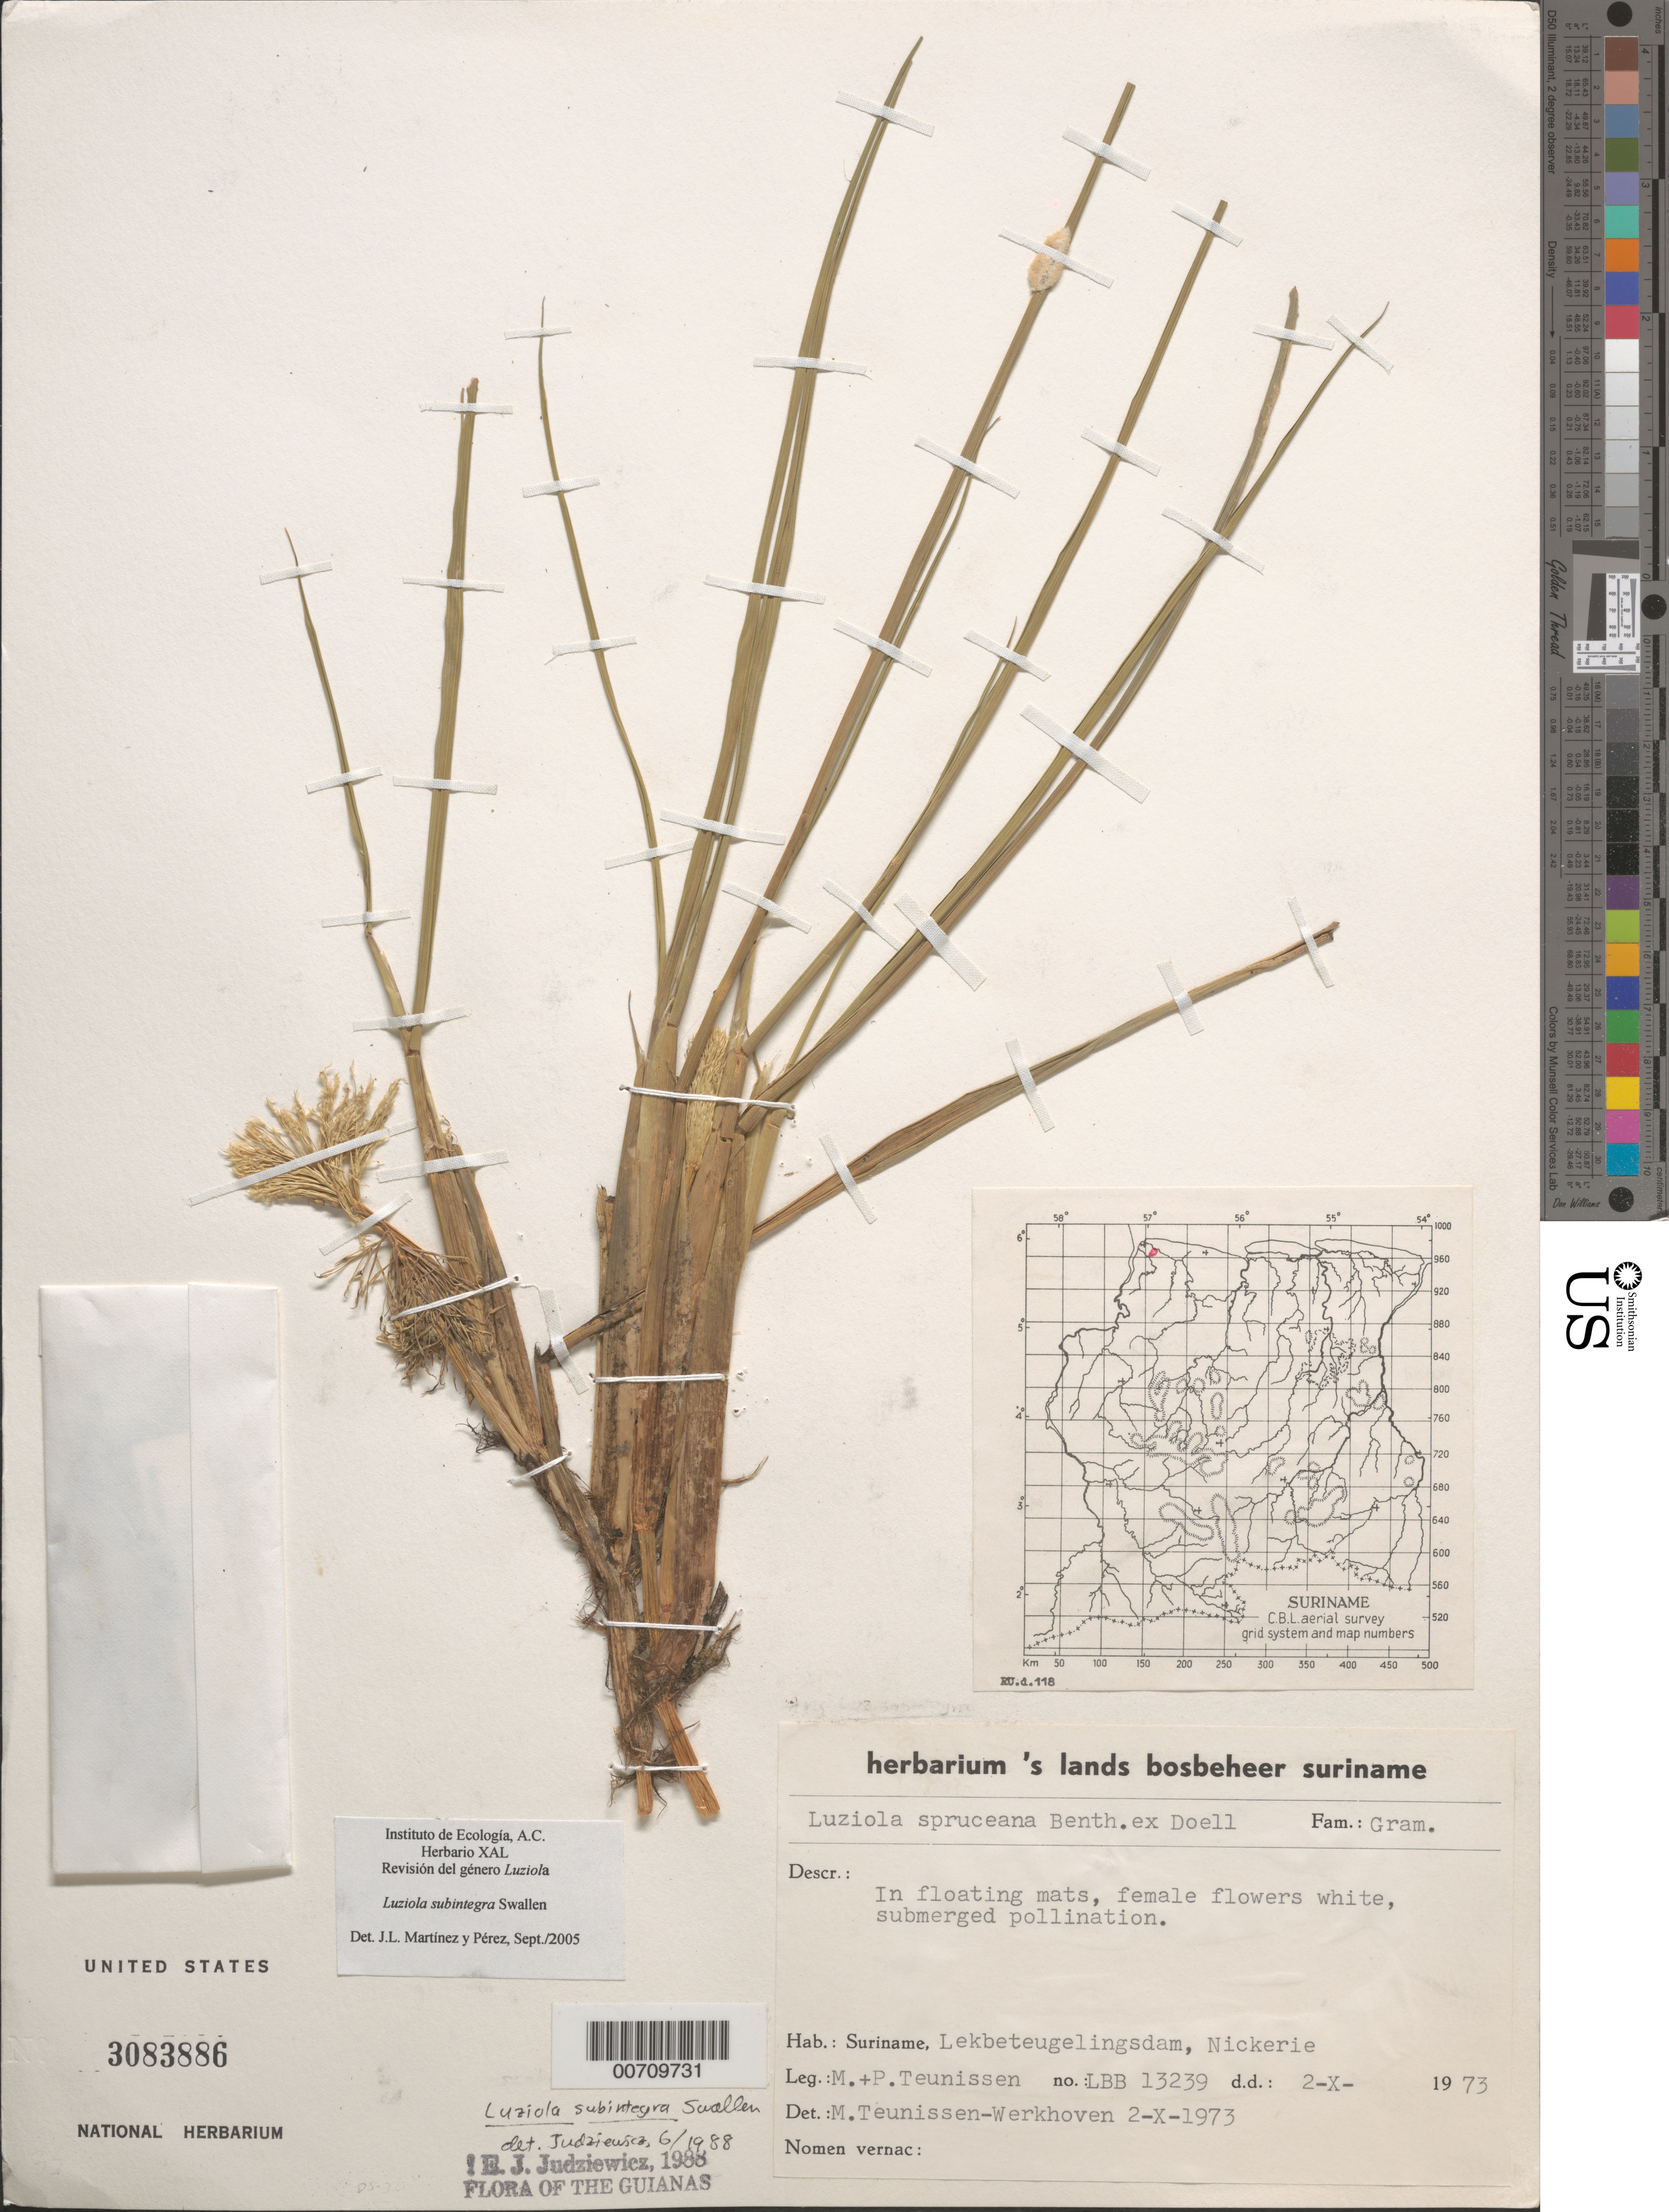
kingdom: Plantae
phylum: Tracheophyta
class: Liliopsida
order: Poales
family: Poaceae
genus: Luziola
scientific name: Luziola subintegra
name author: Swallen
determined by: Judziewicz, E. J.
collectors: M. Teunissen-werkhoven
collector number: LBB 13239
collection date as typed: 2-Oct-73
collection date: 1973-10-02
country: Suriname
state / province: Nickerie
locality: Lekbeteugelingsdam Oost, Nickerie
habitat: In floating mats, submerged pollination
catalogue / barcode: US 3083886